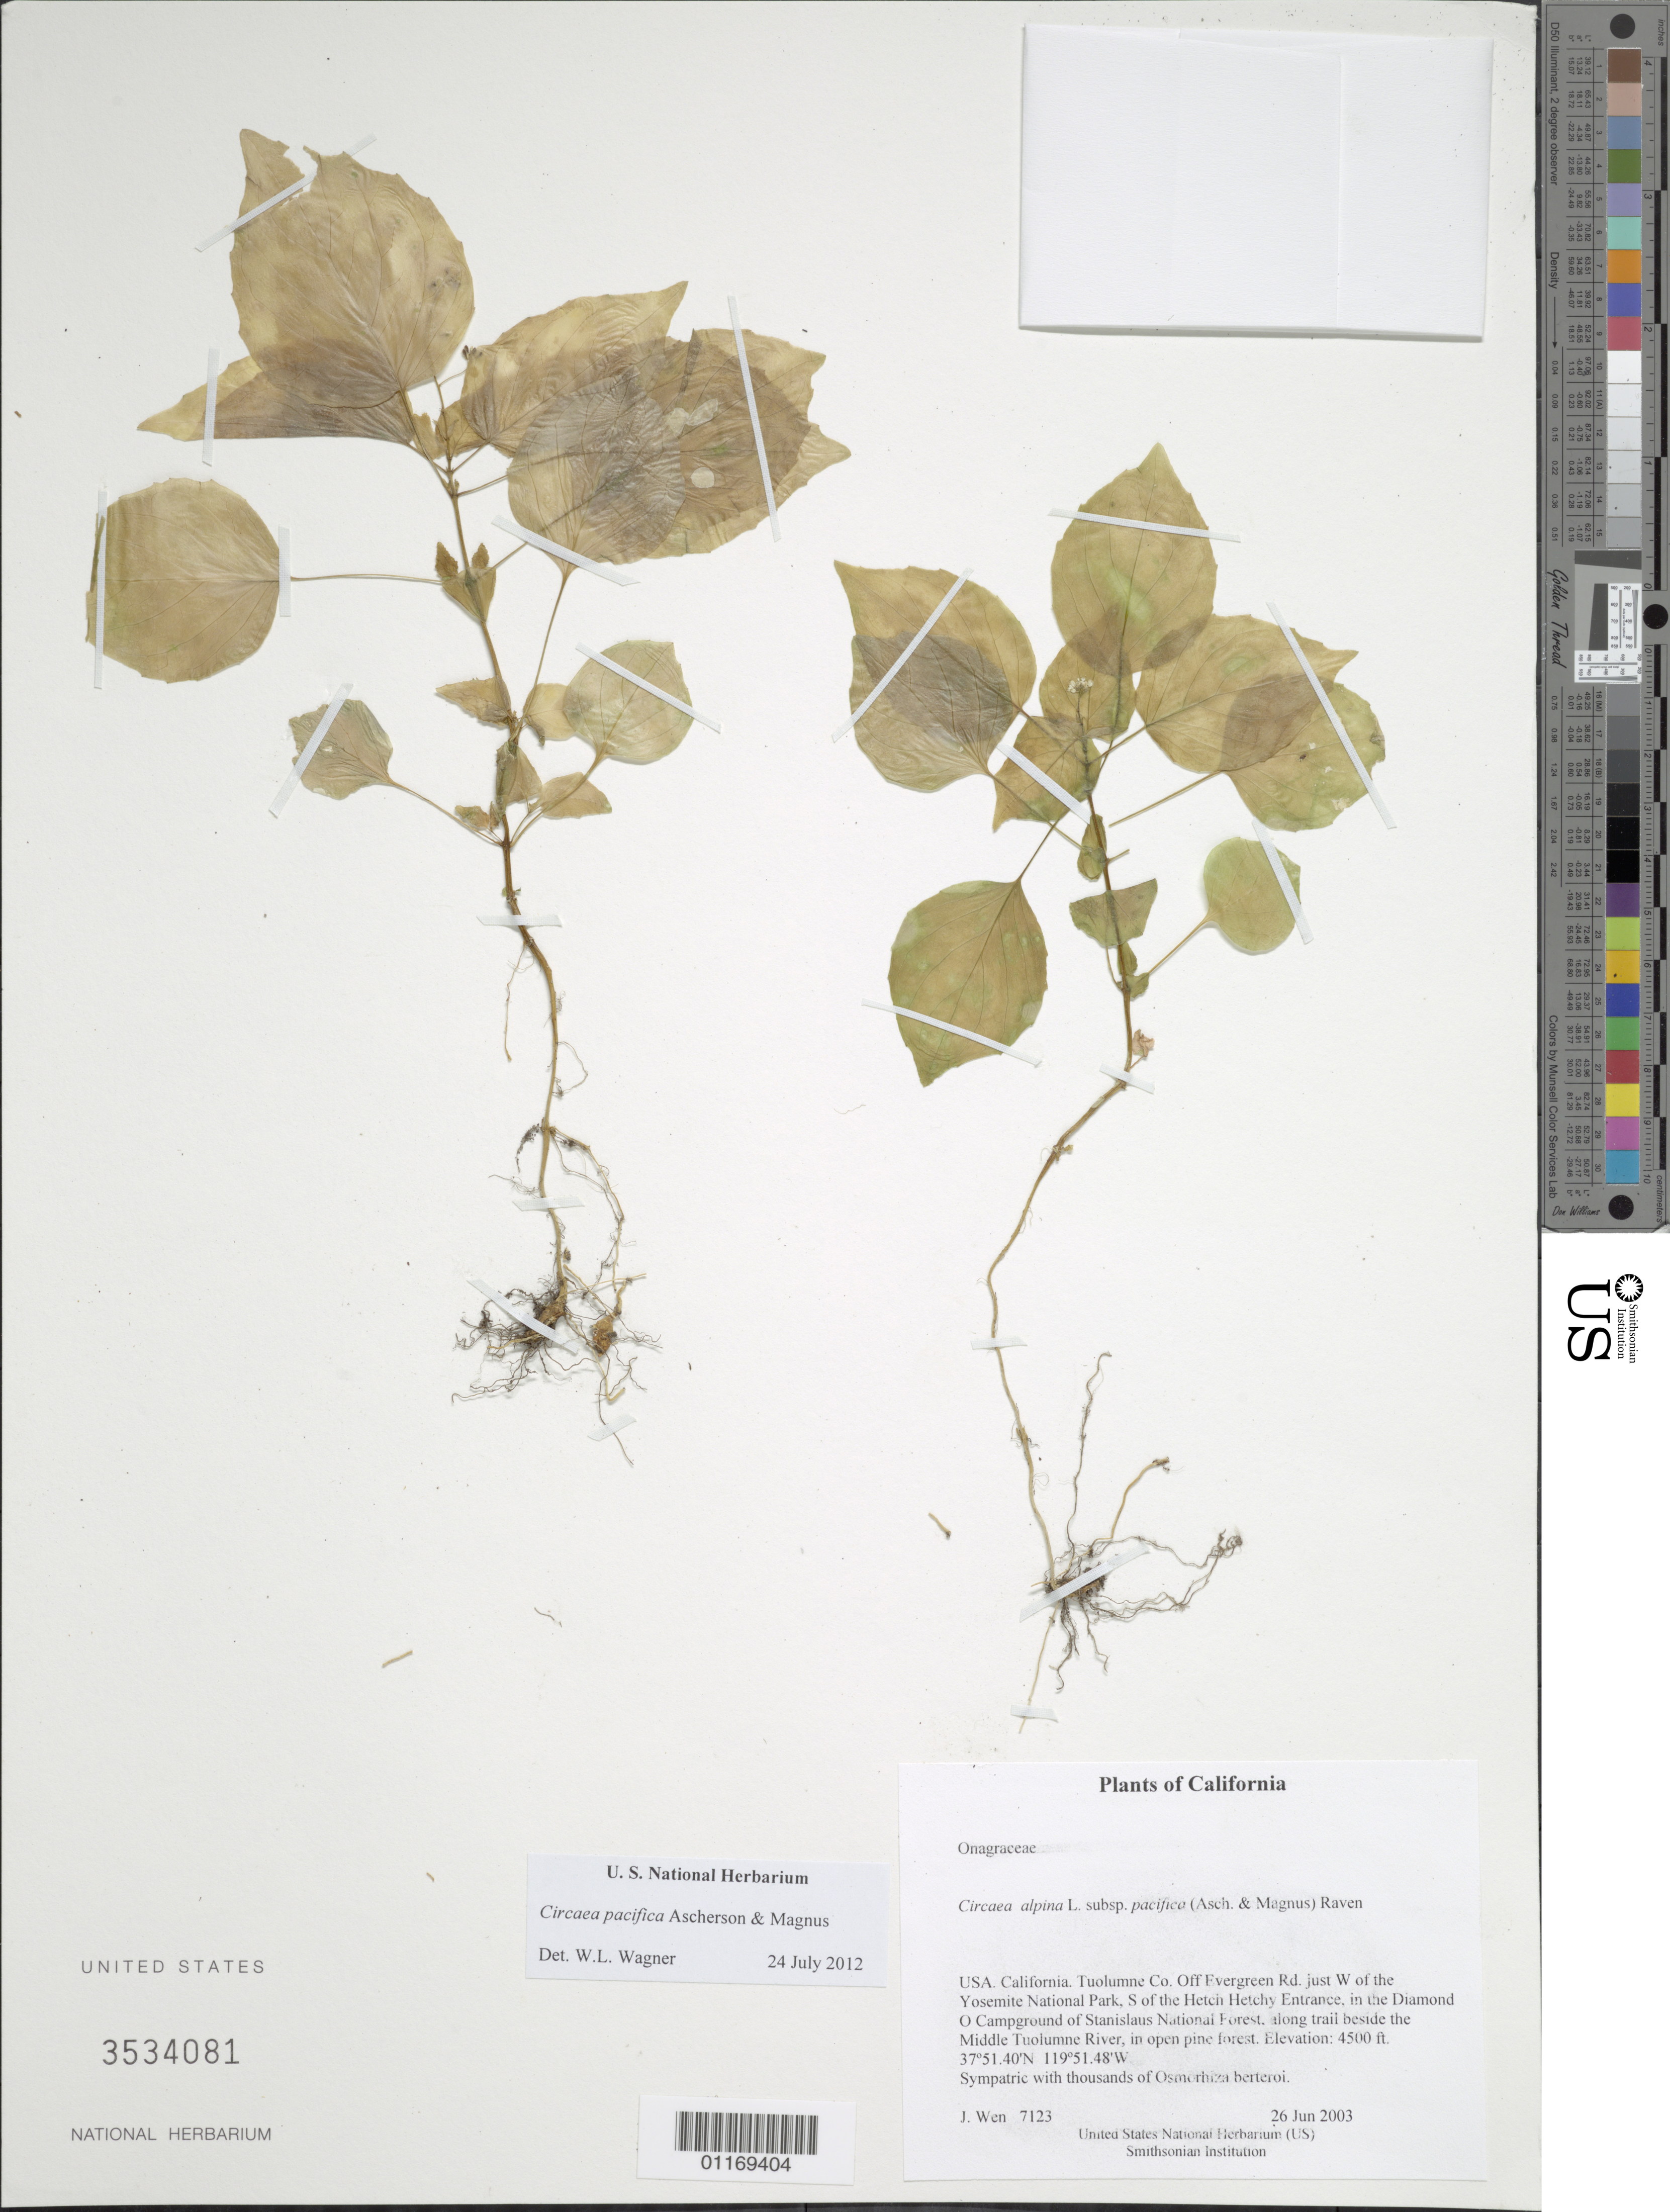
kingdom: Plantae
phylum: Tracheophyta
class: Magnoliopsida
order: Myrtales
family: Onagraceae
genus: Circaea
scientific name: Circaea pacifica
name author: Asch. & Magnus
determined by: Wagner, W. L., (BOT), Smithsonian Institution - National Museum of Natural History (UNITED STATES)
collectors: J. Wen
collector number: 7123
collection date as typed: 26 Jun 2003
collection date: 2003-06-26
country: United States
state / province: California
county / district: Tuolumne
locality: Off Evergreen Rd. just W of the Yosemite National Park, S of the Hetch Hetchy Entrance, in the Diamond O Campground of Stanislaus National Forest, along trail beside the Middle Tuolumne River, in open pine forest.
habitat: Sympatric with thousands of Osmorhiza berteroi.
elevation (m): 1372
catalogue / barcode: US 3534081